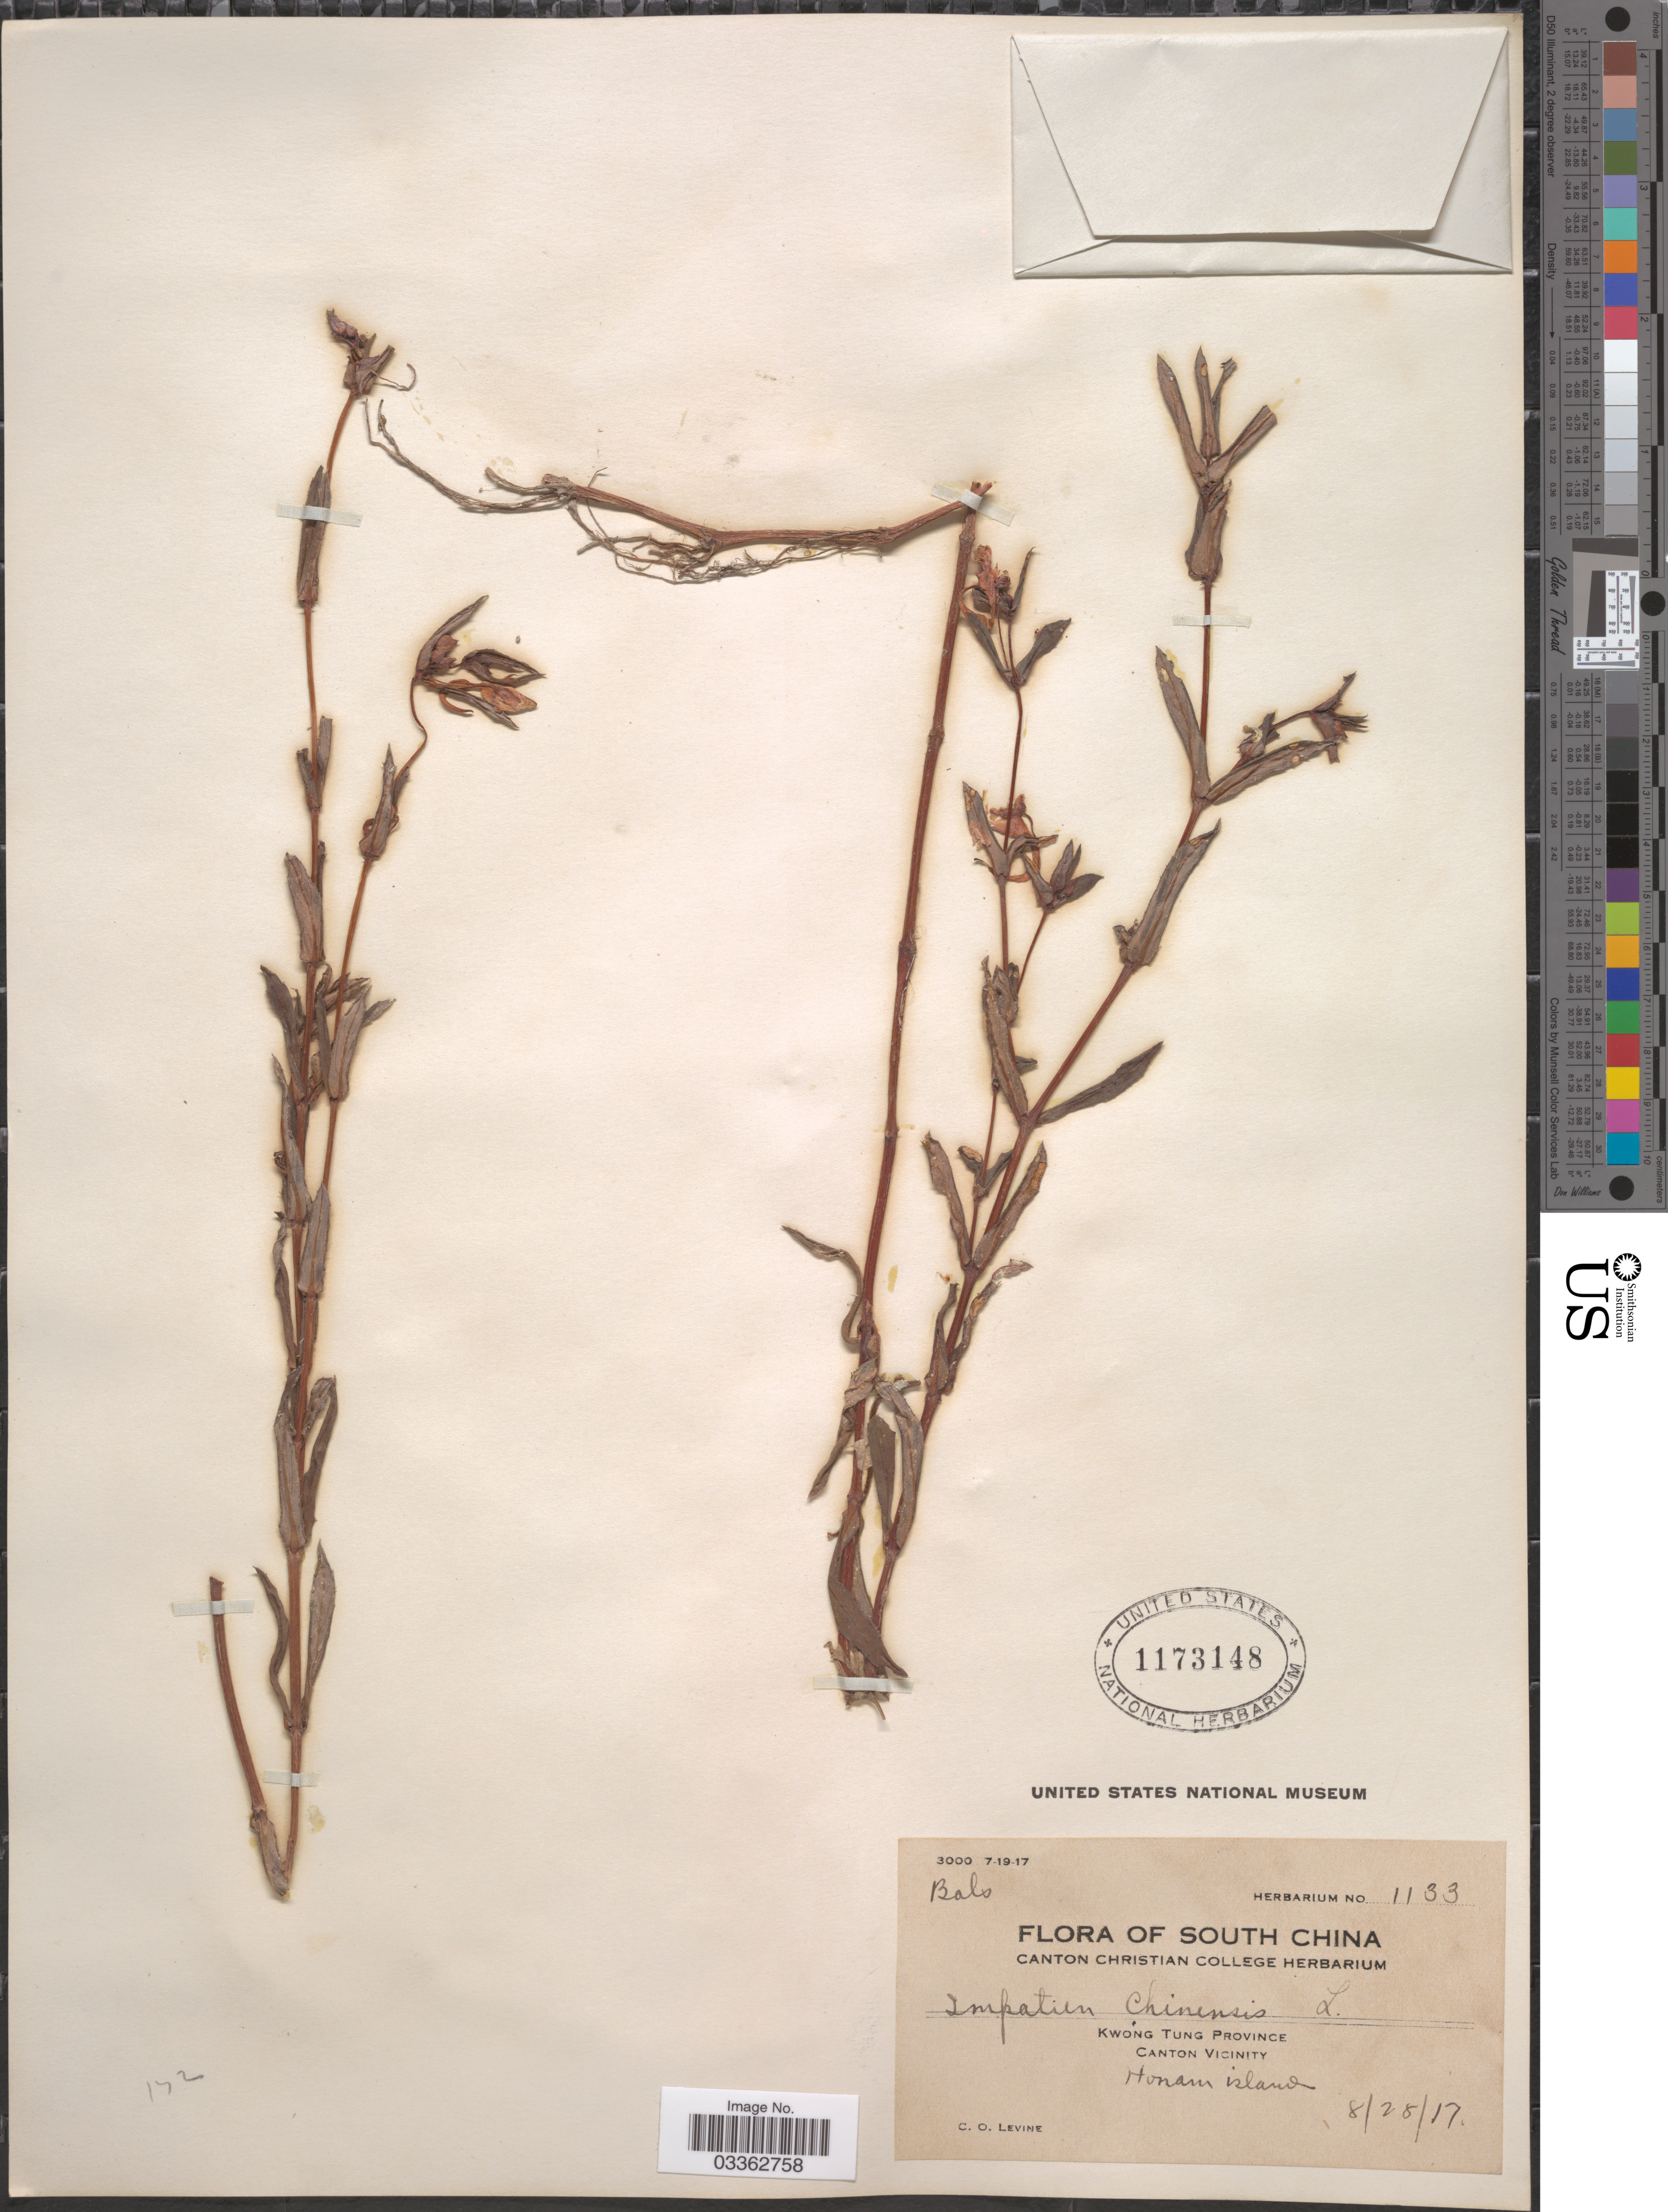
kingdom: Plantae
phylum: Tracheophyta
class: Magnoliopsida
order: Ericales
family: Balsaminaceae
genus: Impatiens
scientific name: Impatiens chinensis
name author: L.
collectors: C. O. Levine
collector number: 1133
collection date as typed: Transcribed d/m/y: 28/8/17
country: China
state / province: Guangdong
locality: Kwong Tung Province, Canton Vicinity. Honam Island.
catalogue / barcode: US 1173148